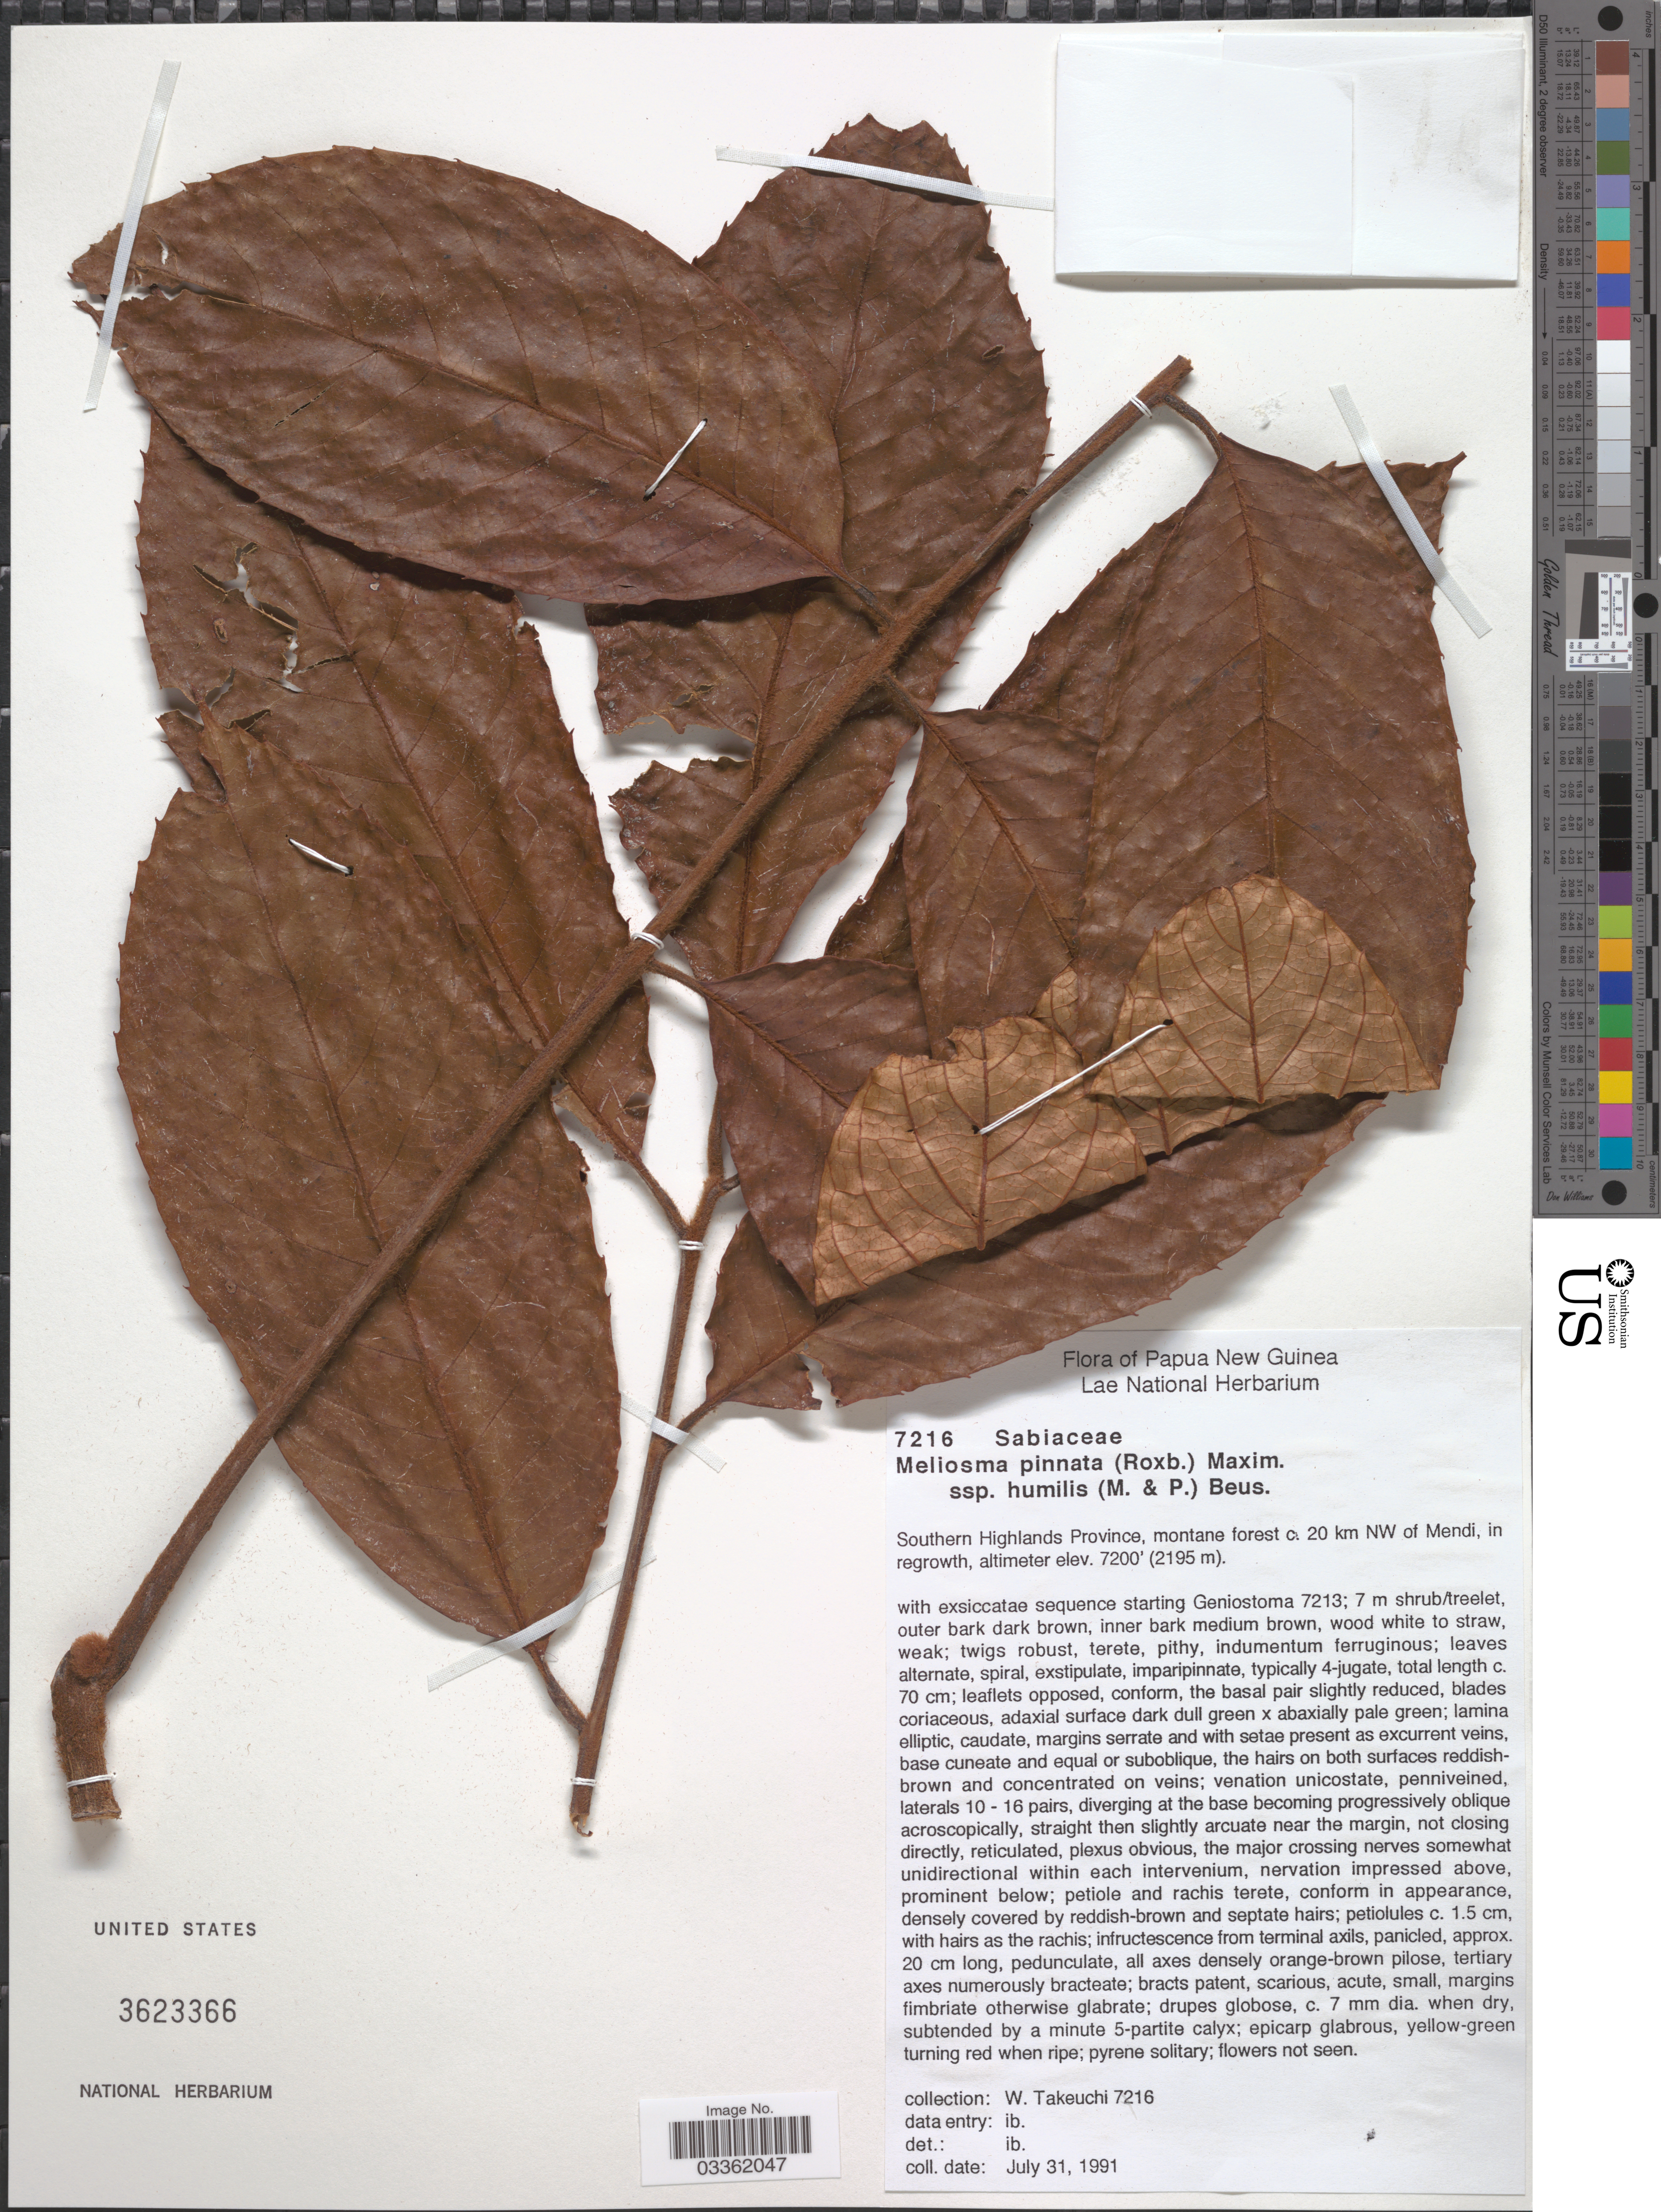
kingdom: Plantae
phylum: Tracheophyta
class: Magnoliopsida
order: Proteales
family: Sabiaceae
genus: Meliosma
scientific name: Meliosma pinnata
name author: Maxim.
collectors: W. Takeuchi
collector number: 7216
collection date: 1991-07-31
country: Papua New Guinea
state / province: Southern Highlands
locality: Montane forest, c. 20 km NW of Mendi, in regrowth.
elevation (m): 2195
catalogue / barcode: US 3623366